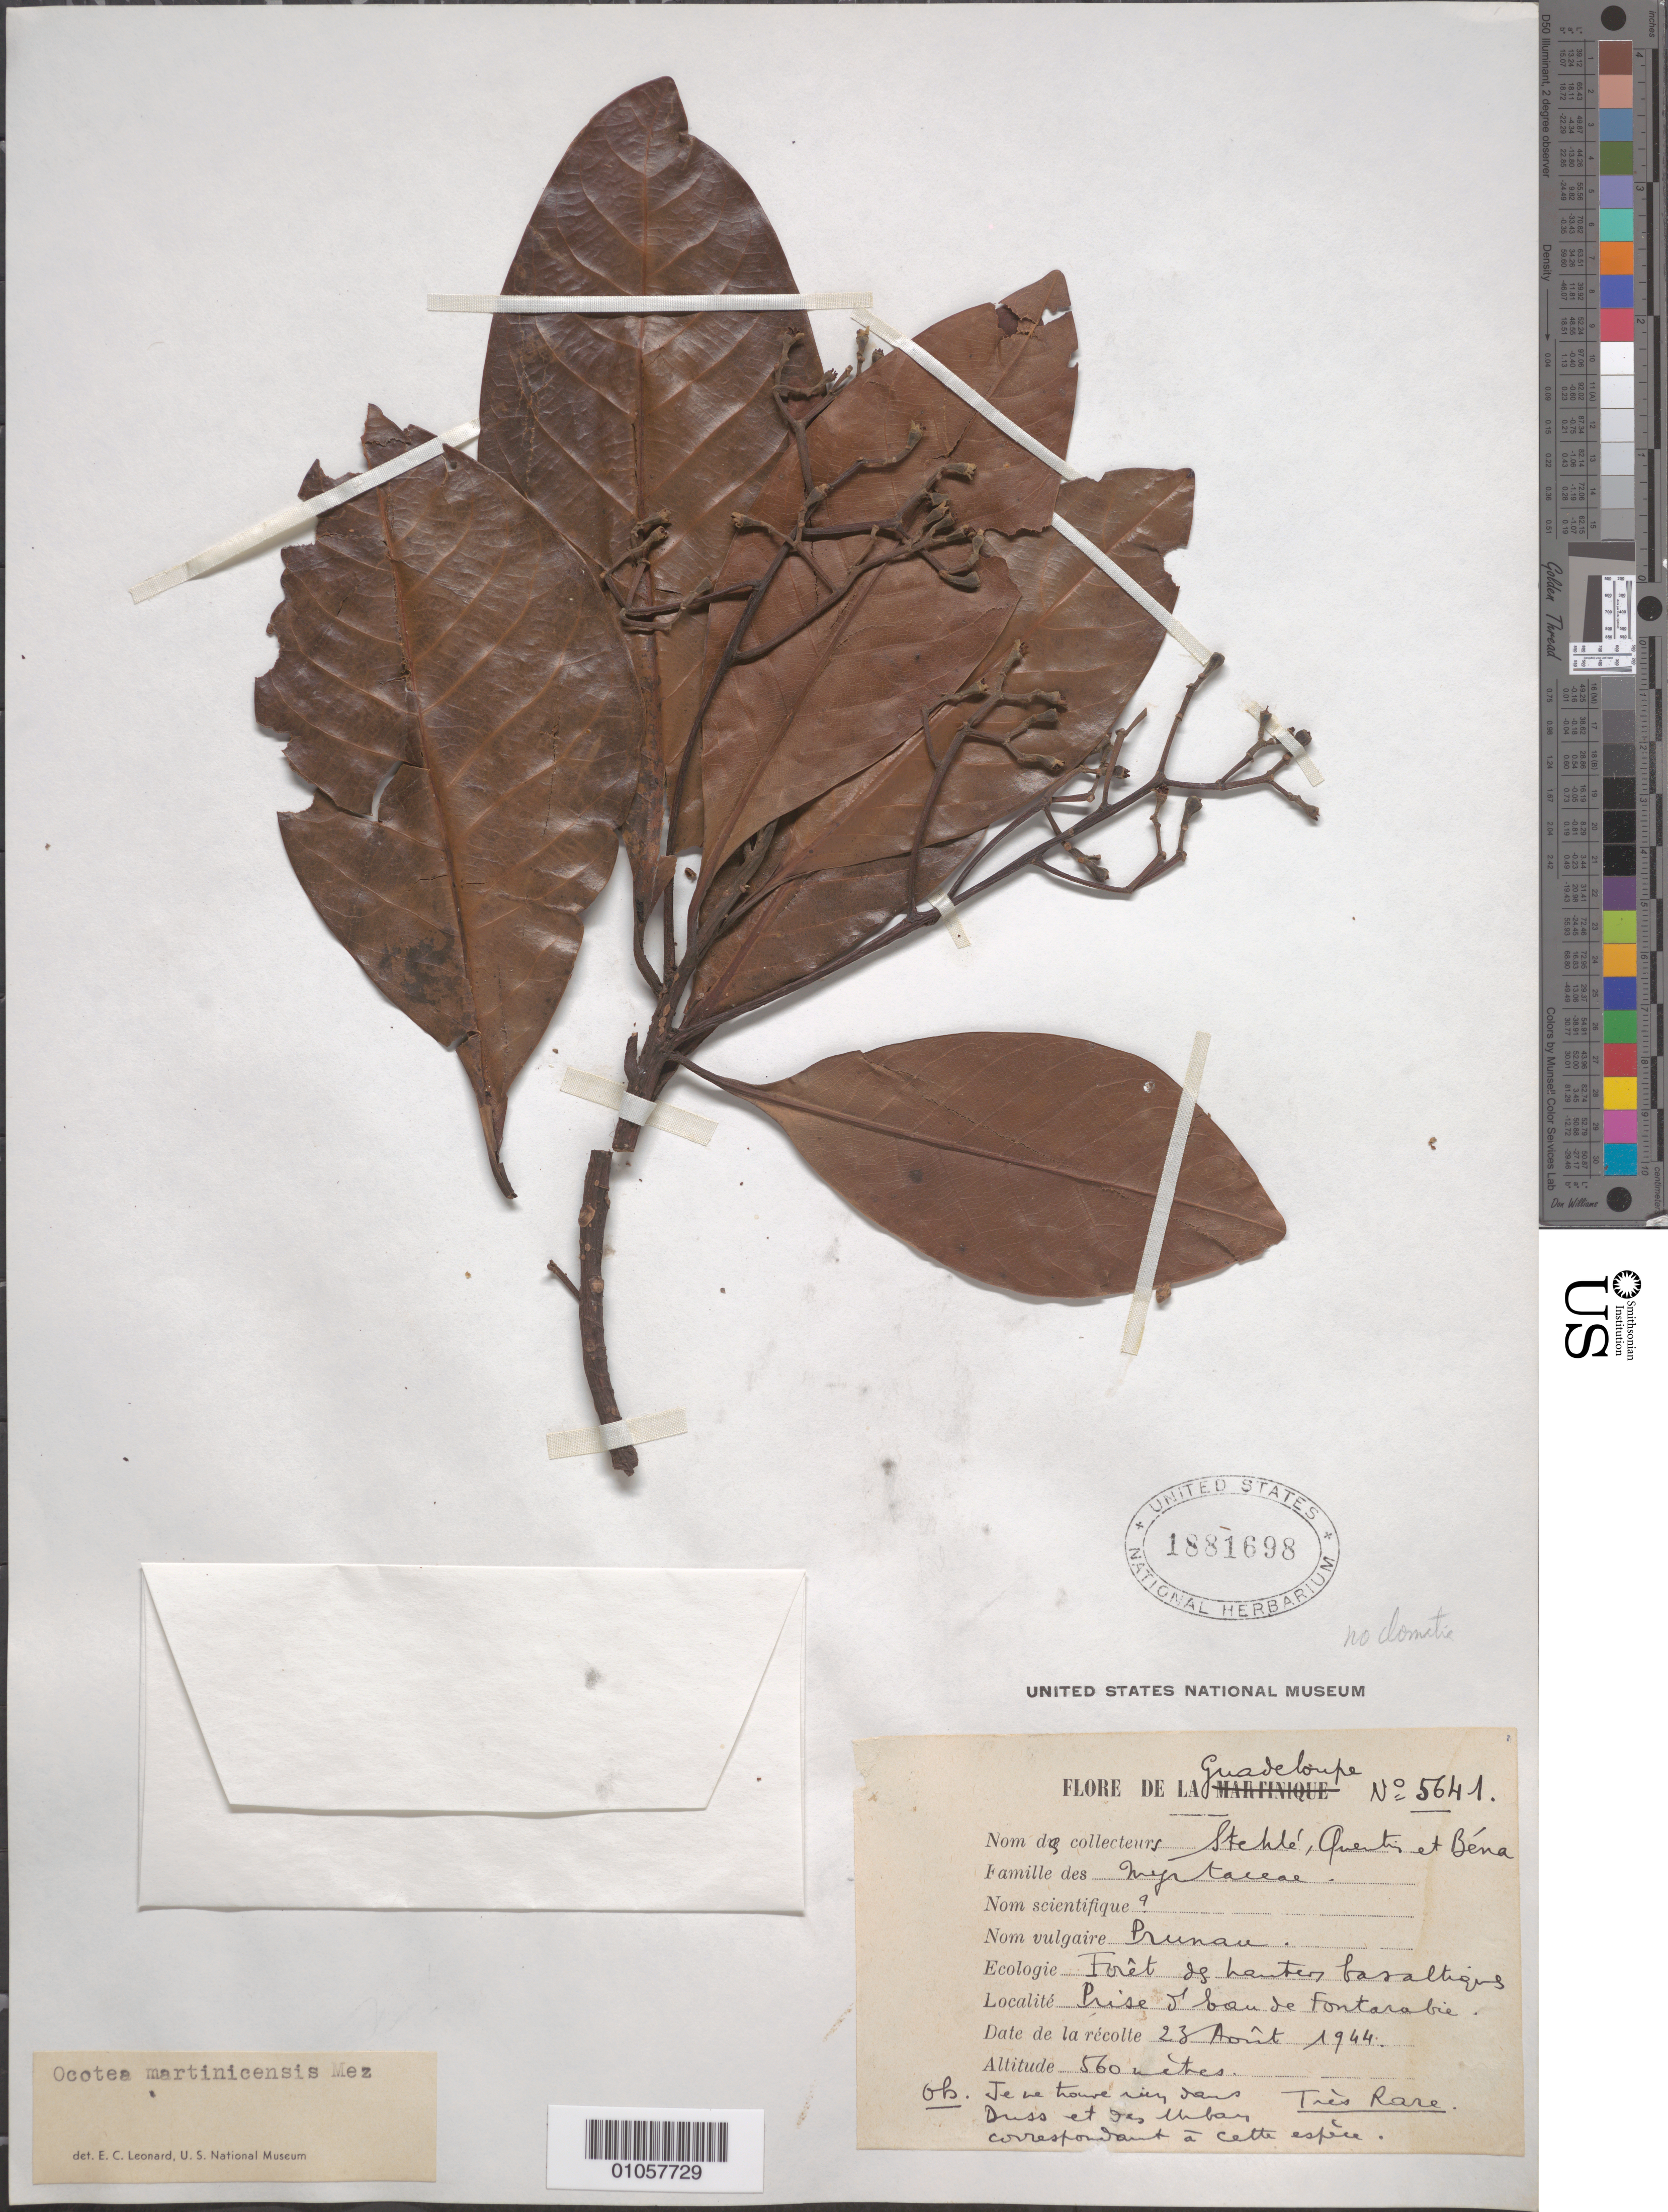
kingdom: Plantae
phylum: Tracheophyta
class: Magnoliopsida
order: Laurales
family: Lauraceae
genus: Ocotea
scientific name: Ocotea martinicensis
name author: Mez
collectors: H. Stehlé, -. Quentin & -. Béna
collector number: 5644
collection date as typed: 23 Aug 1944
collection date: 1944-08-23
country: Guadeloupe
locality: Fontarabie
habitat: Forêt des hauteurs basaltiques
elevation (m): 560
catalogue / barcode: US 1881698